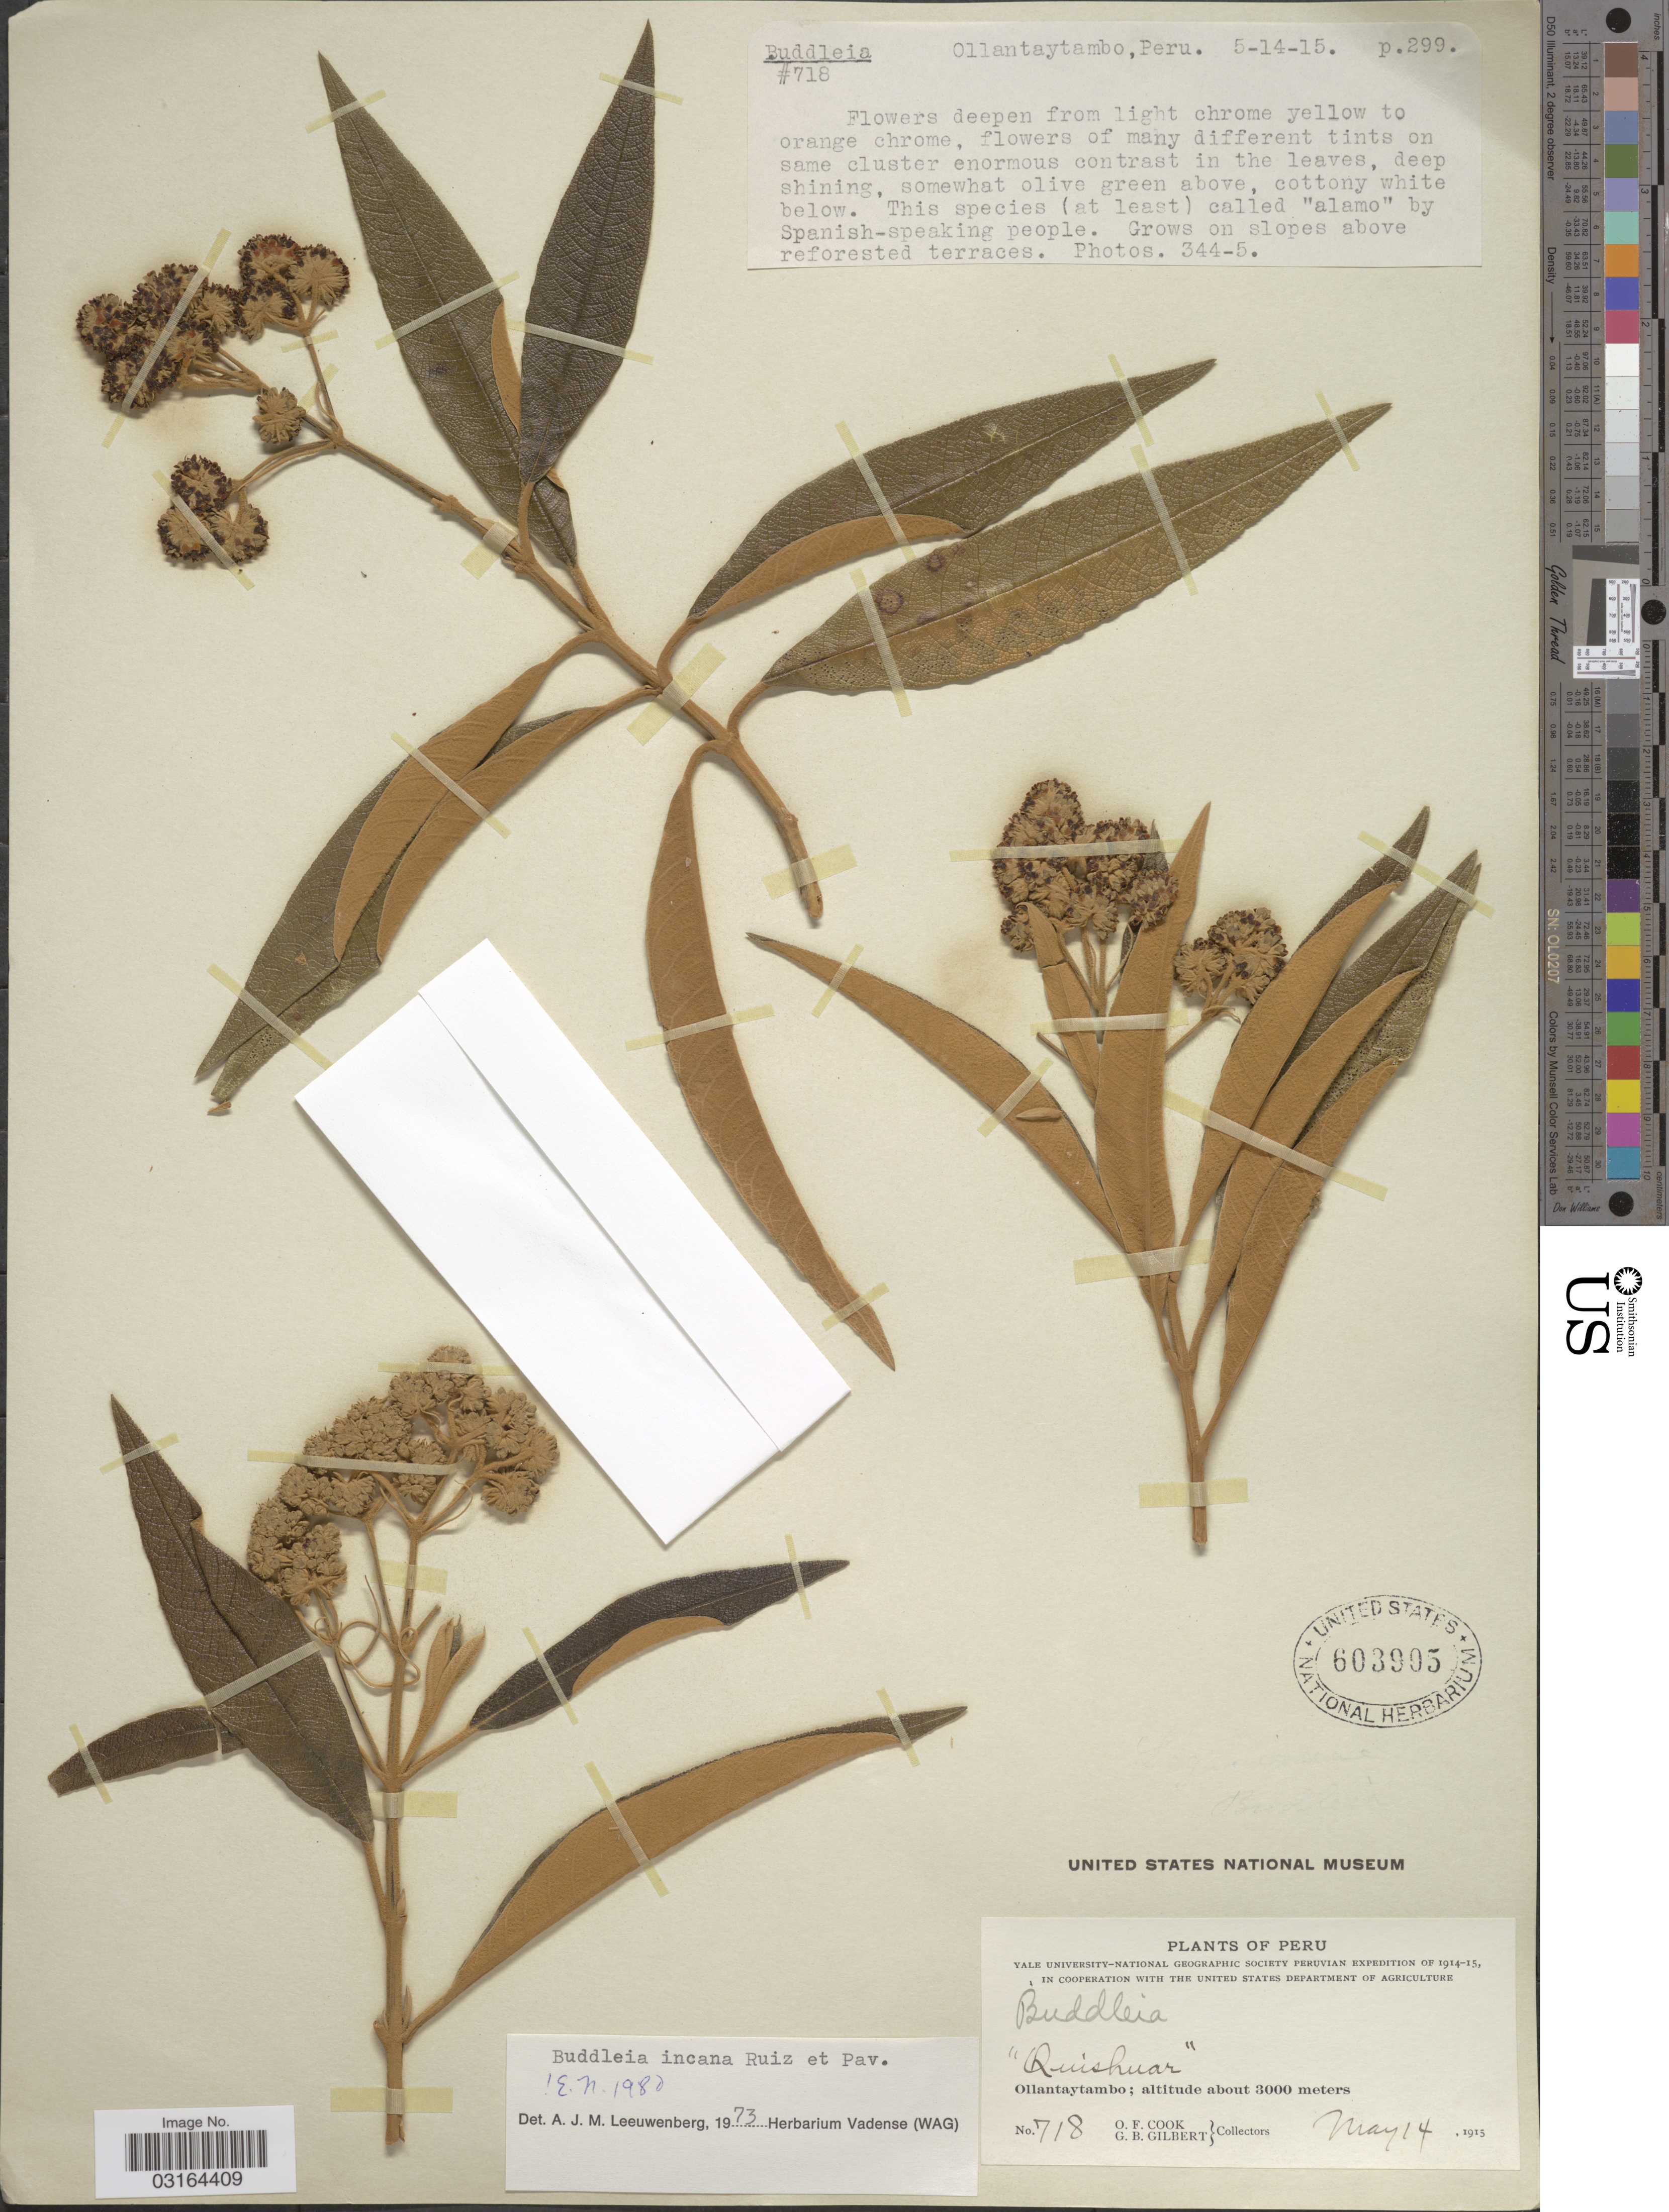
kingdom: Plantae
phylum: Tracheophyta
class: Magnoliopsida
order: Lamiales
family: Scrophulariaceae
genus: Buddleja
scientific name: Buddleja incana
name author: Ruiz & Pav.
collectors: O. F. Cook & G. B. Gilbert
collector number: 718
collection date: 1915-05-14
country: Peru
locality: Ollantaytambo.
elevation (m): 3000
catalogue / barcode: US 603905